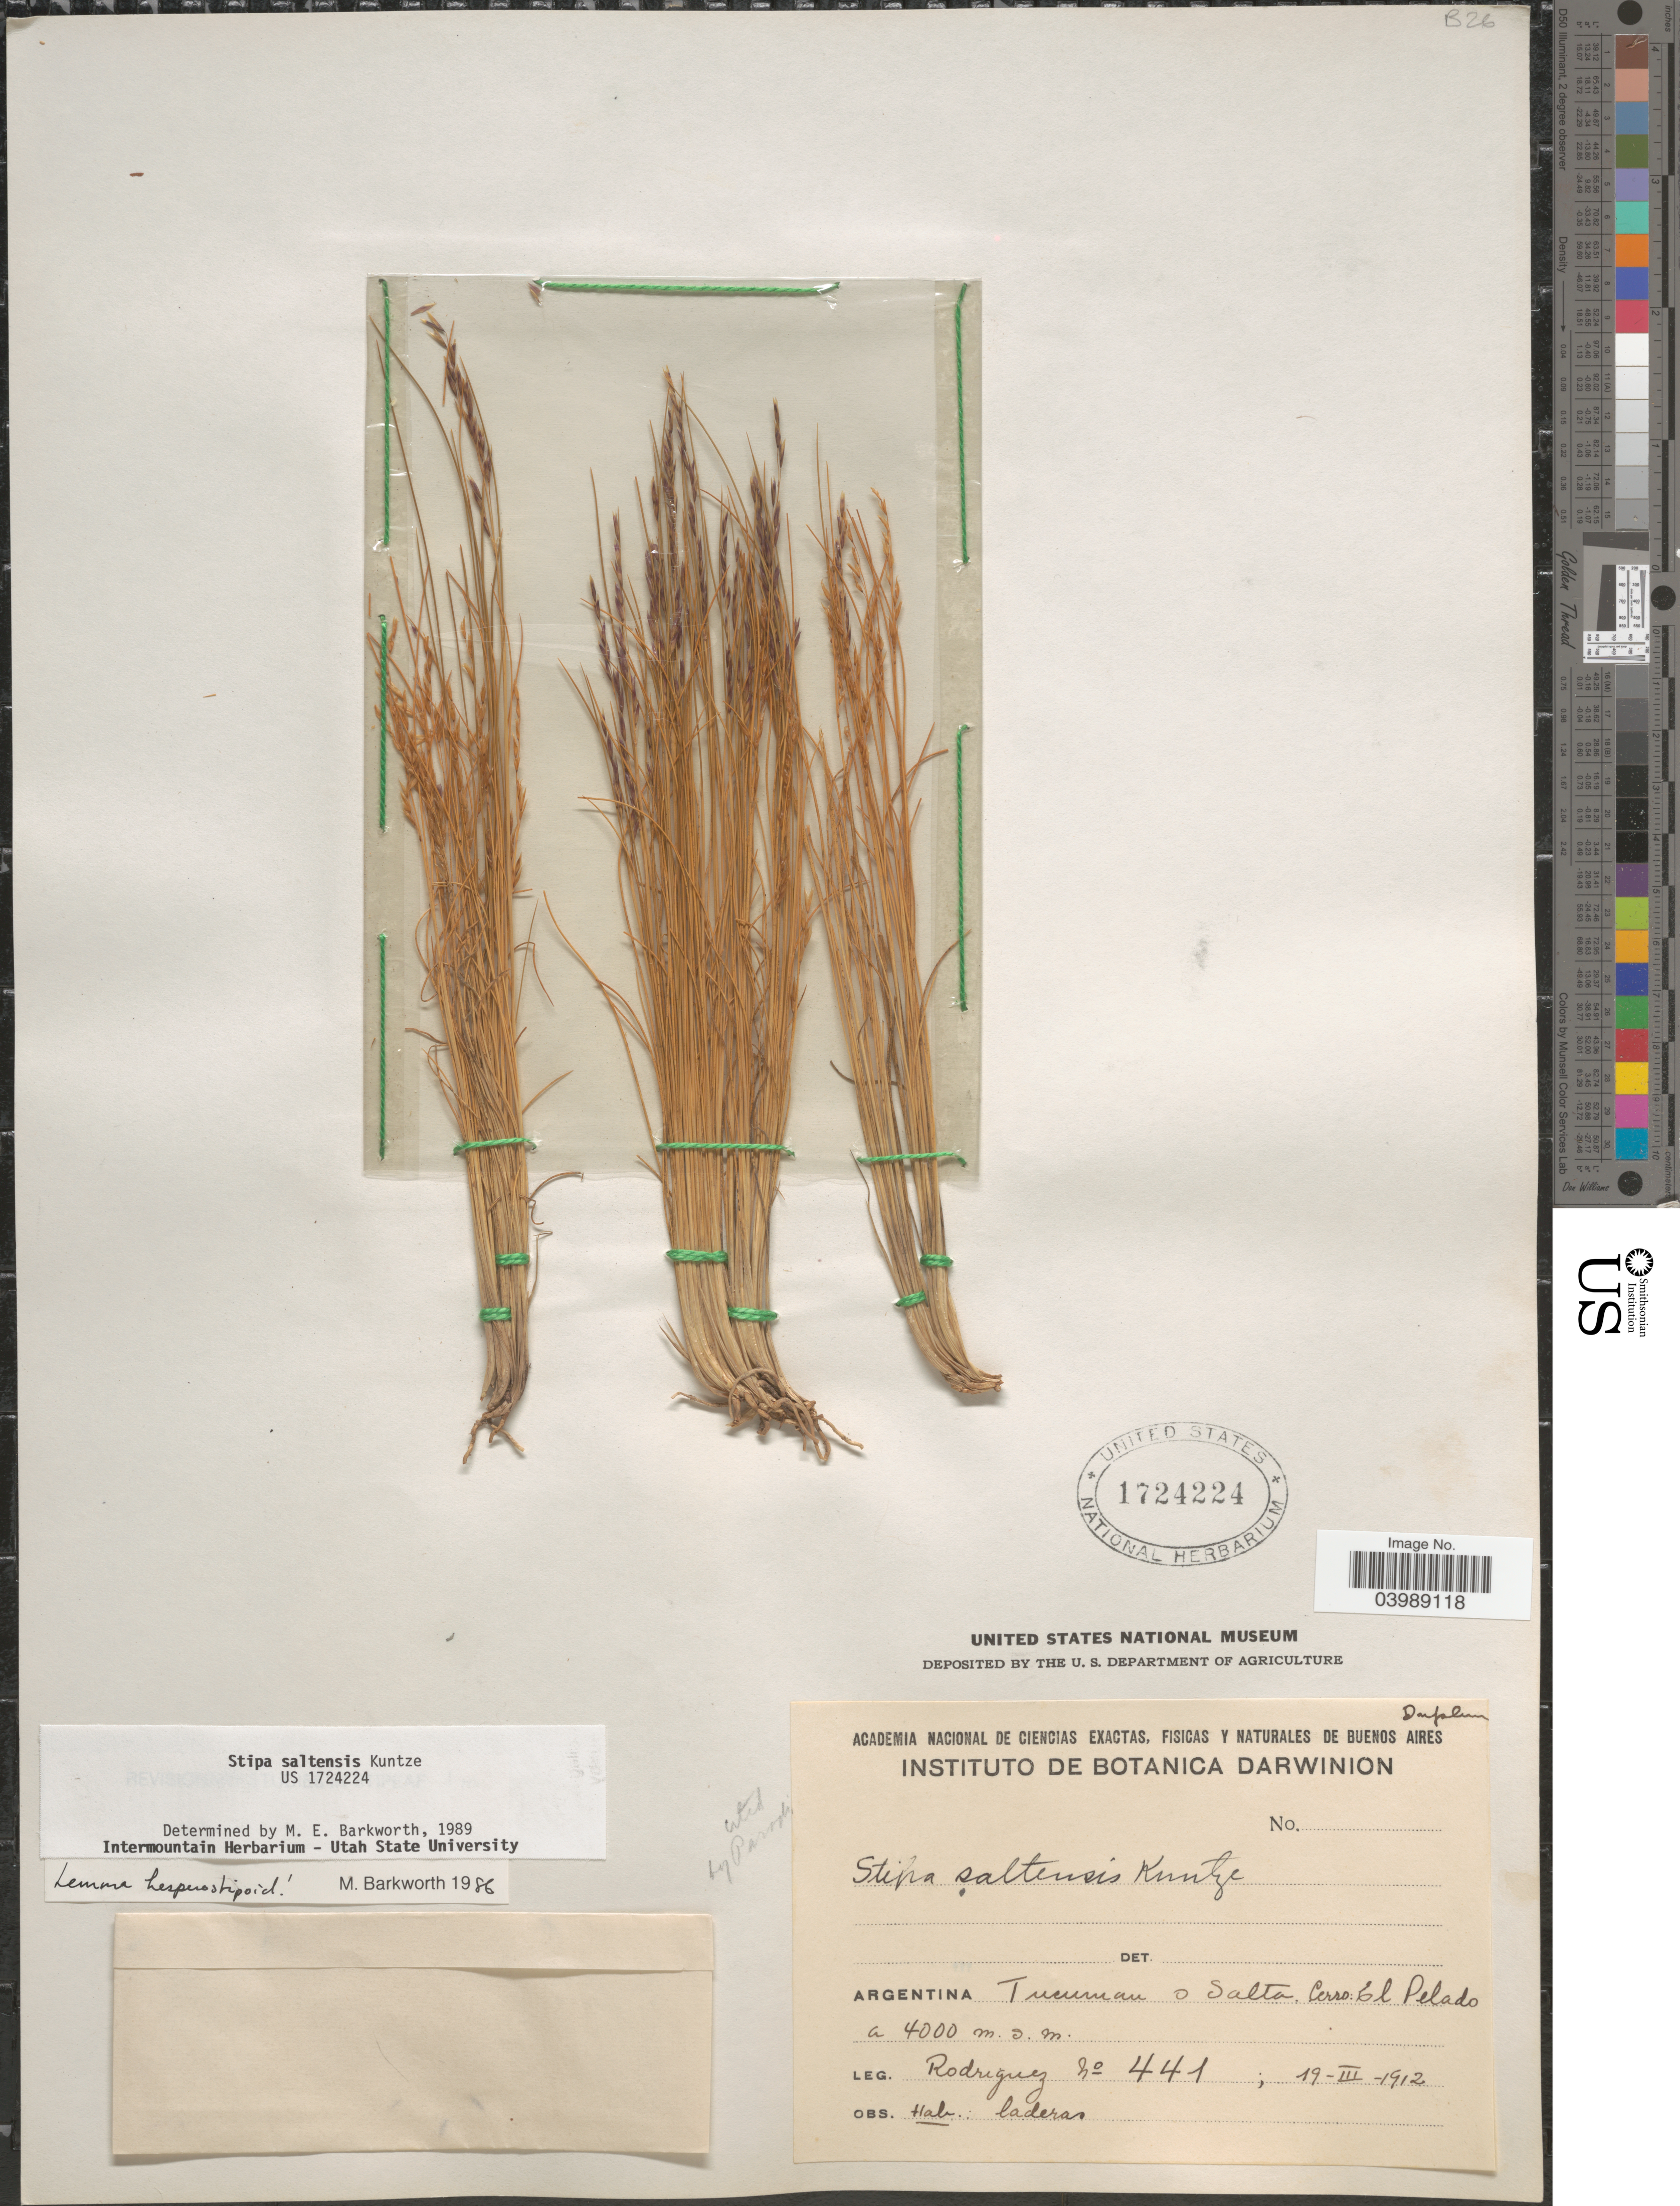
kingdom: Plantae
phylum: Tracheophyta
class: Liliopsida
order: Poales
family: Poaceae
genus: Anatherostipa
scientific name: Anatherostipa mucronata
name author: (Griseb.) F. Rojas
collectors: Rodriguez, --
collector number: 441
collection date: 1912-03-19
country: Argentina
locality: Tucuman o Salta, Cerro: El Pelado.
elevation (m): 4000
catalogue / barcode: US 1724224